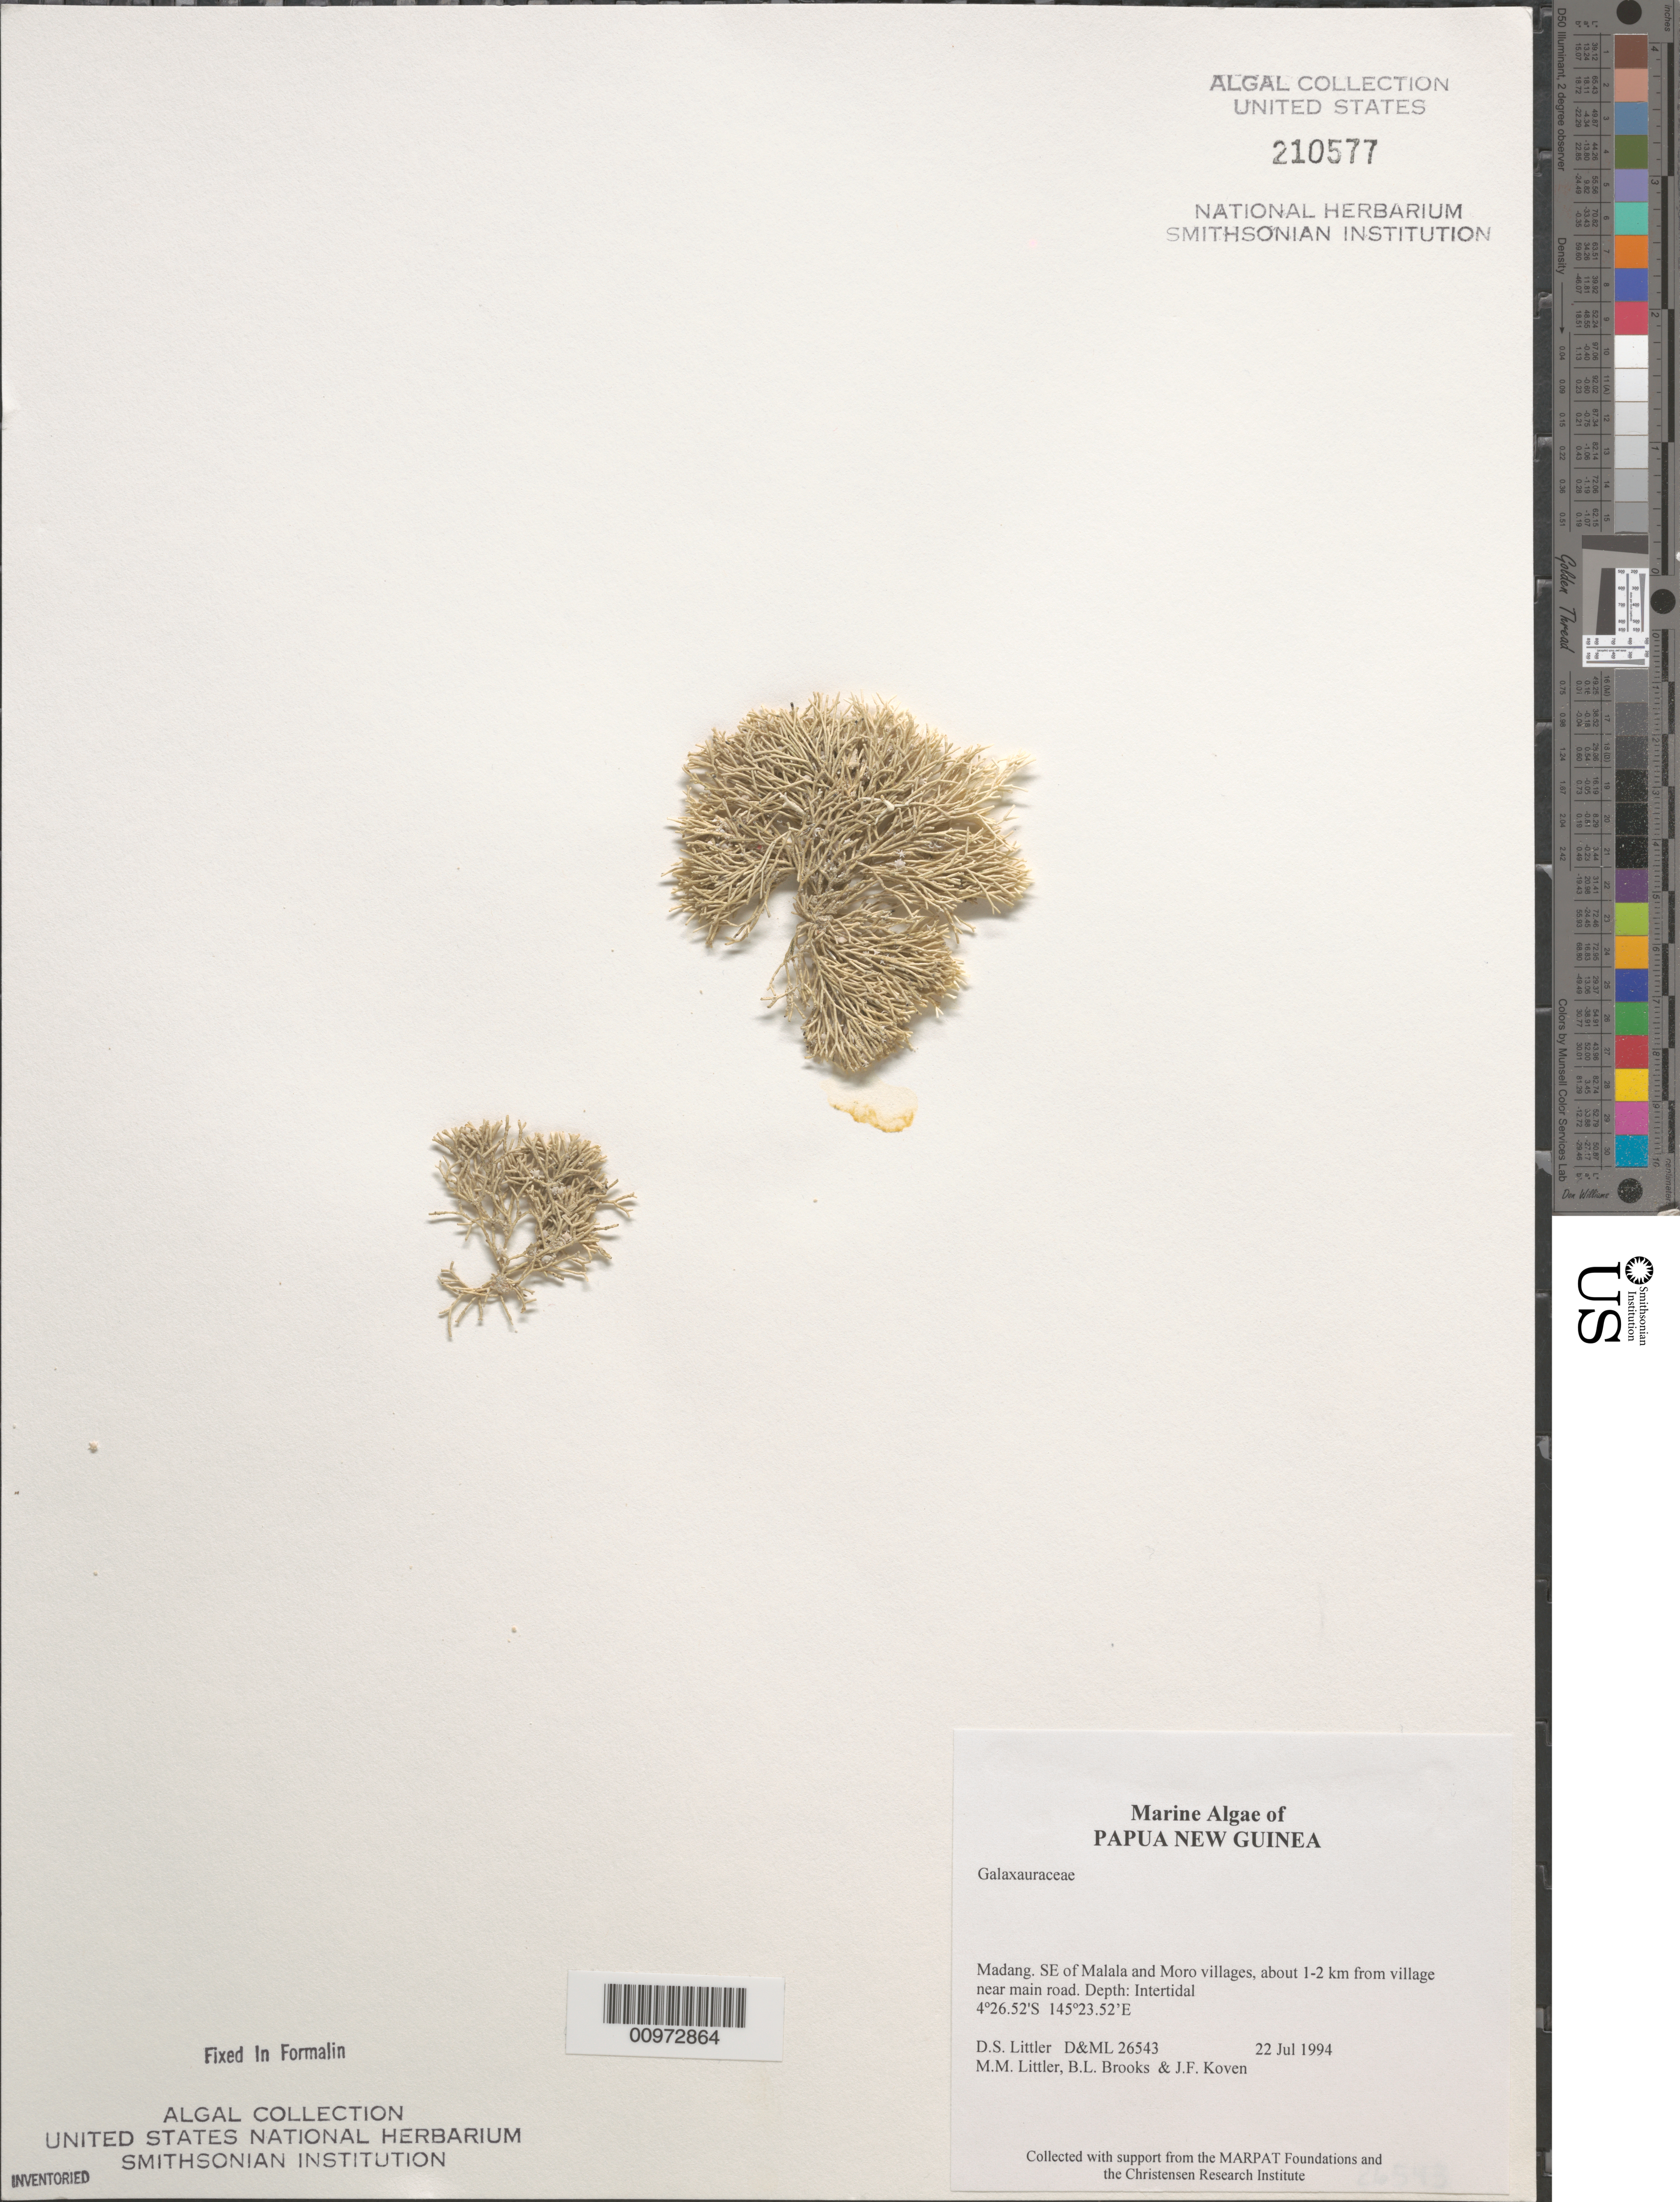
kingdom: Plantae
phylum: Rhodophyta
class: Florideophyceae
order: Nemaliales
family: Galaxauraceae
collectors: D. S. Littler, M. M. Littler, B. Brooks & J. Koven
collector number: D&ML 26543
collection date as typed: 22 Jul 1994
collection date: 1994-07-22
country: Papua New Guinea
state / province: Madang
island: New Guinea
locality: Southeast of Malala and Moro villages, ca. 1-2 km from village near main road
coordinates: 4 26.52'S, 145 23.52'E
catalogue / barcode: US 210577